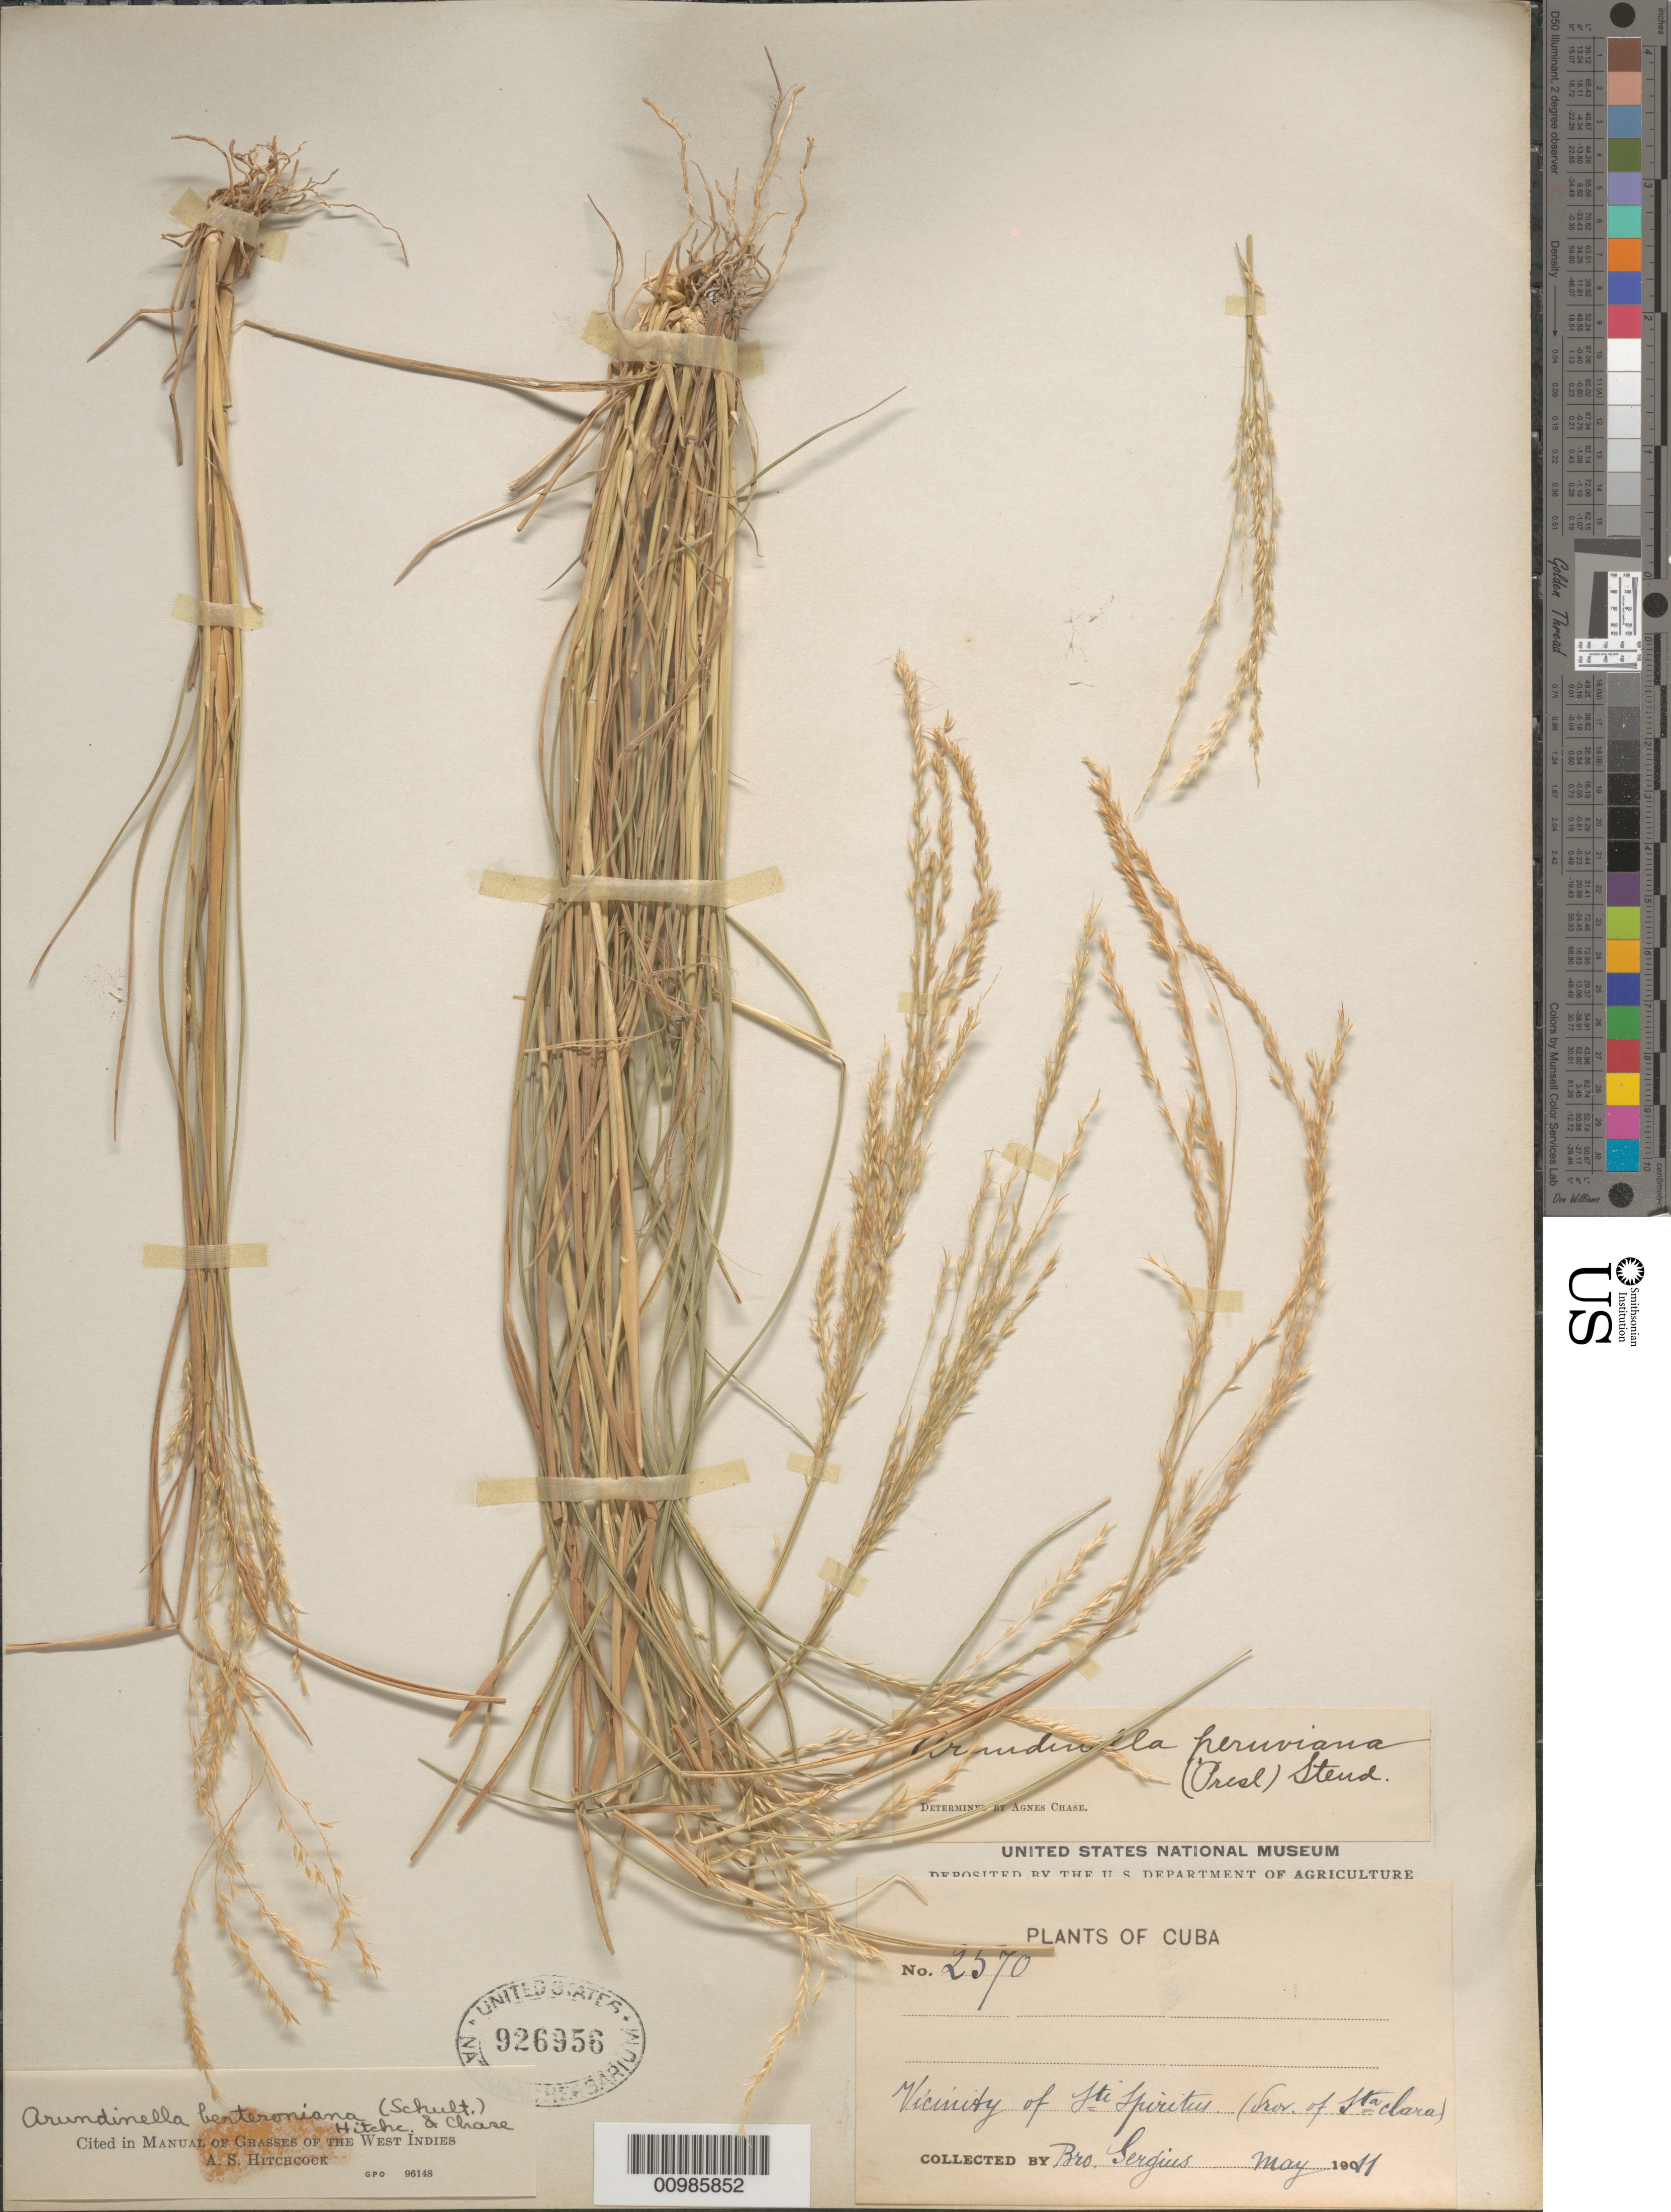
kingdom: Plantae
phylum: Tracheophyta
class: Liliopsida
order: Poales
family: Poaceae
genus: Arundinella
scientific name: Arundinella berteroniana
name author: (Schult.) Hitchc. & Chase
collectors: Sergios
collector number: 2570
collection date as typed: May 1911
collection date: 1911-05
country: Cuba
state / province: Sancti Spiritus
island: Cuba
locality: Sancti Spiritus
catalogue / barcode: US 926956